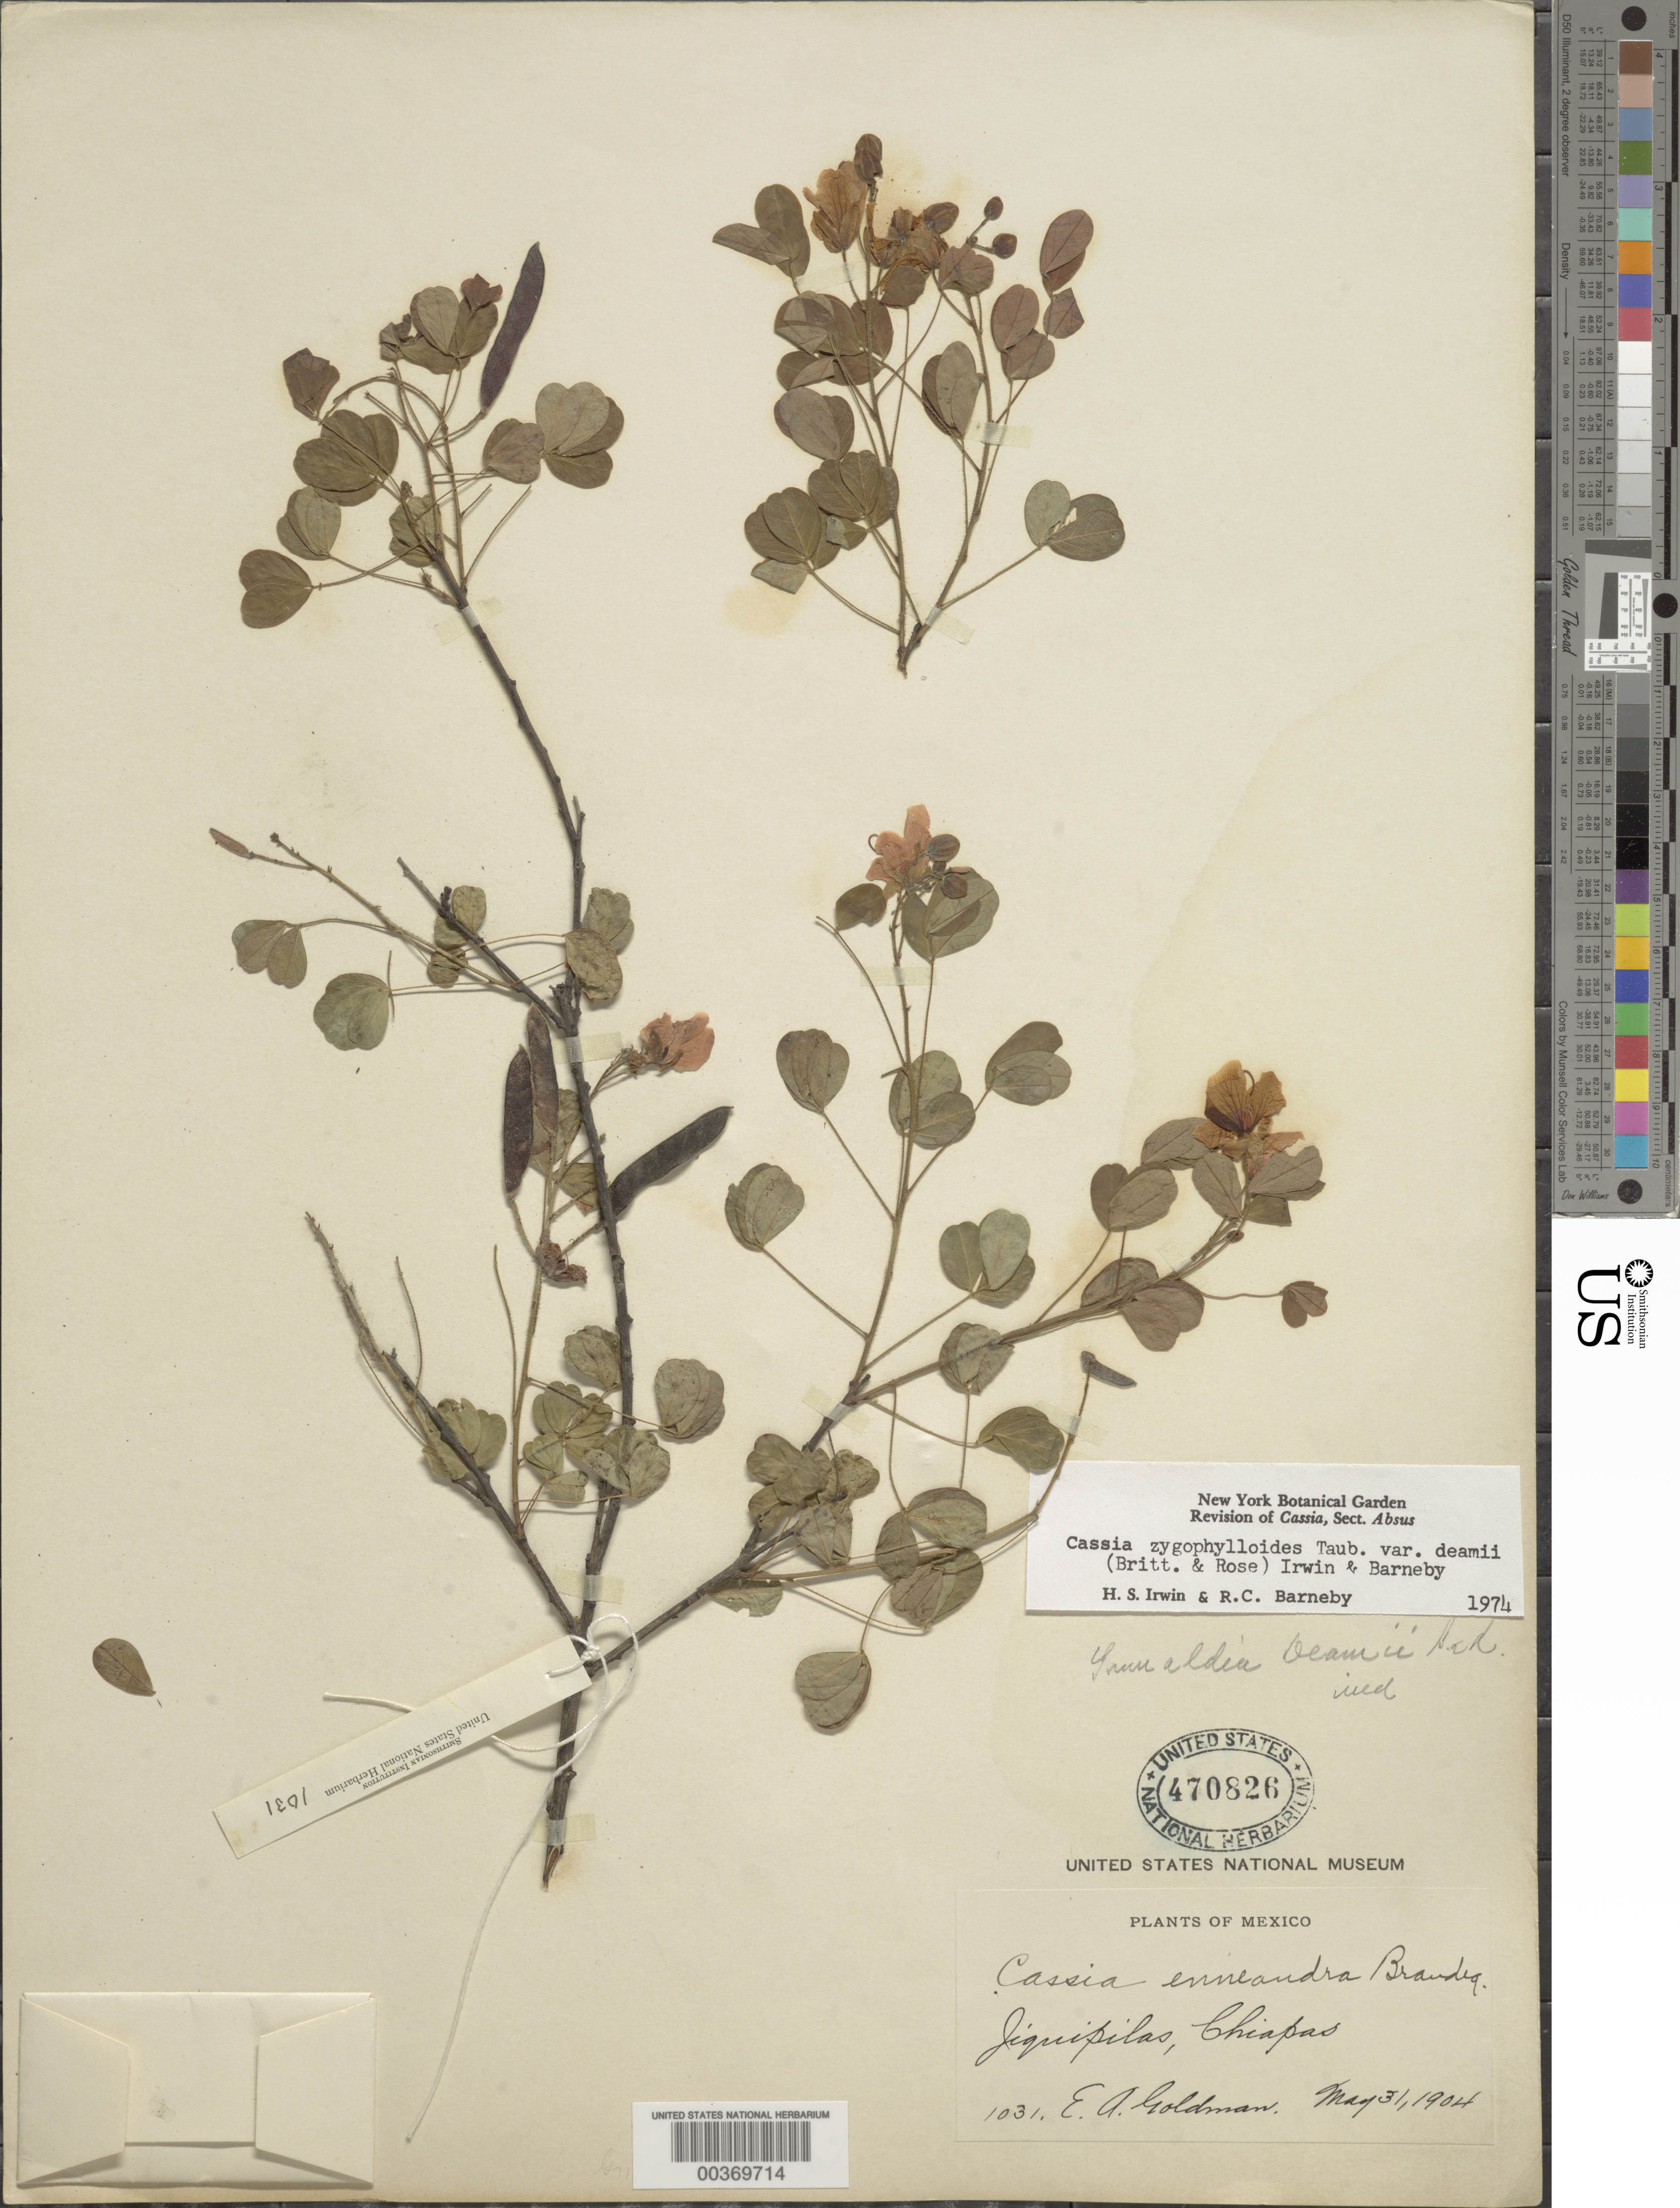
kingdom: Plantae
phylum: Tracheophyta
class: Magnoliopsida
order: Fabales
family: Fabaceae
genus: Chamaecrista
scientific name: Chamaecrista zygophylloides var. deamii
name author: (Britton & Rose) H.S. Irwin & Barneby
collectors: E. A. Goldman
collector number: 1031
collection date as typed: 31 May 1904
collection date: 1904-05-31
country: Mexico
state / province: Chiapas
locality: Jiquipilas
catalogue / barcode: US 470826